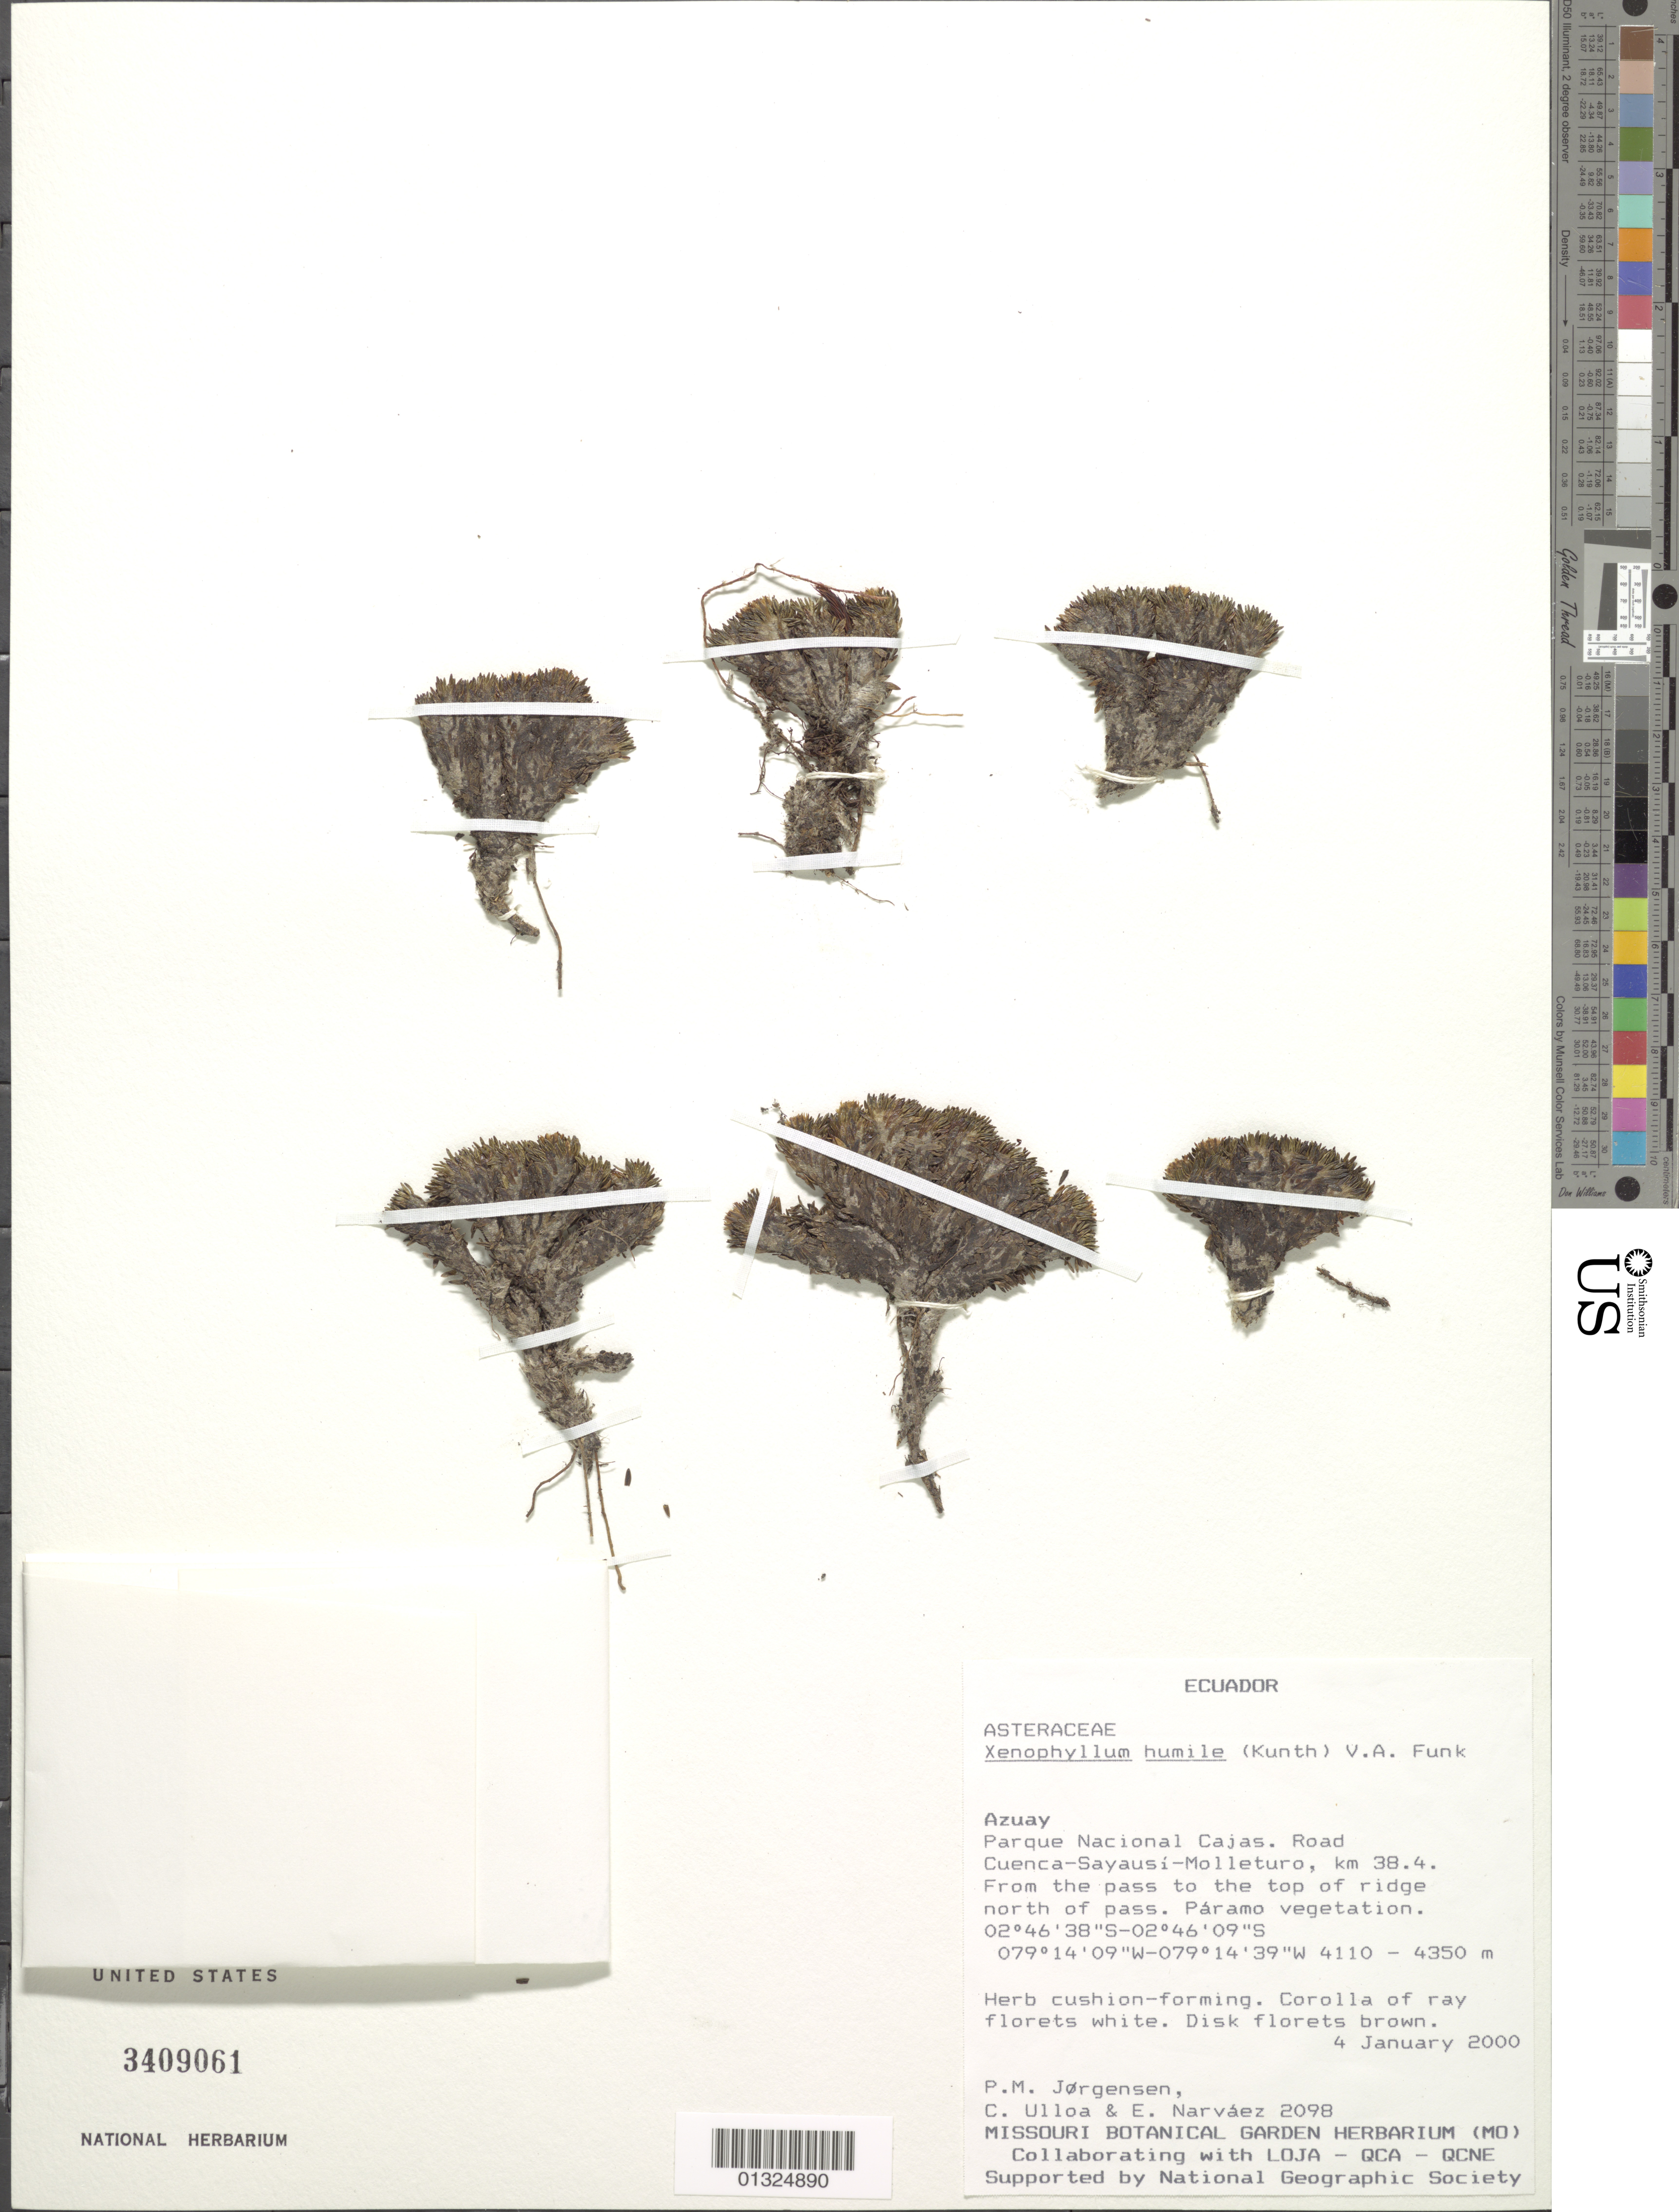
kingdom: Plantae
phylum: Tracheophyta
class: Magnoliopsida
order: Asterales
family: Asteraceae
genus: Xenophyllum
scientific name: Xenophyllum humile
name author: (Kunth) V.A. Funk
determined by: Funk, Vicki A., (BOT), Smithsonian Institution - National Museum of Natural History (UNITED STATES)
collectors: P. M. Jørgensen, C. Ulloa & E. Narváez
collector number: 2098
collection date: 2000-01-04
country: Ecuador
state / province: Azuay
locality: Parque Nacional Cajas. Road Cuenca-Sayausi-Molletura, km 38.4. From the pass to the top of the ridge north of pass.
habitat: Paramo vegetation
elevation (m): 4110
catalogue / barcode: US 3409061